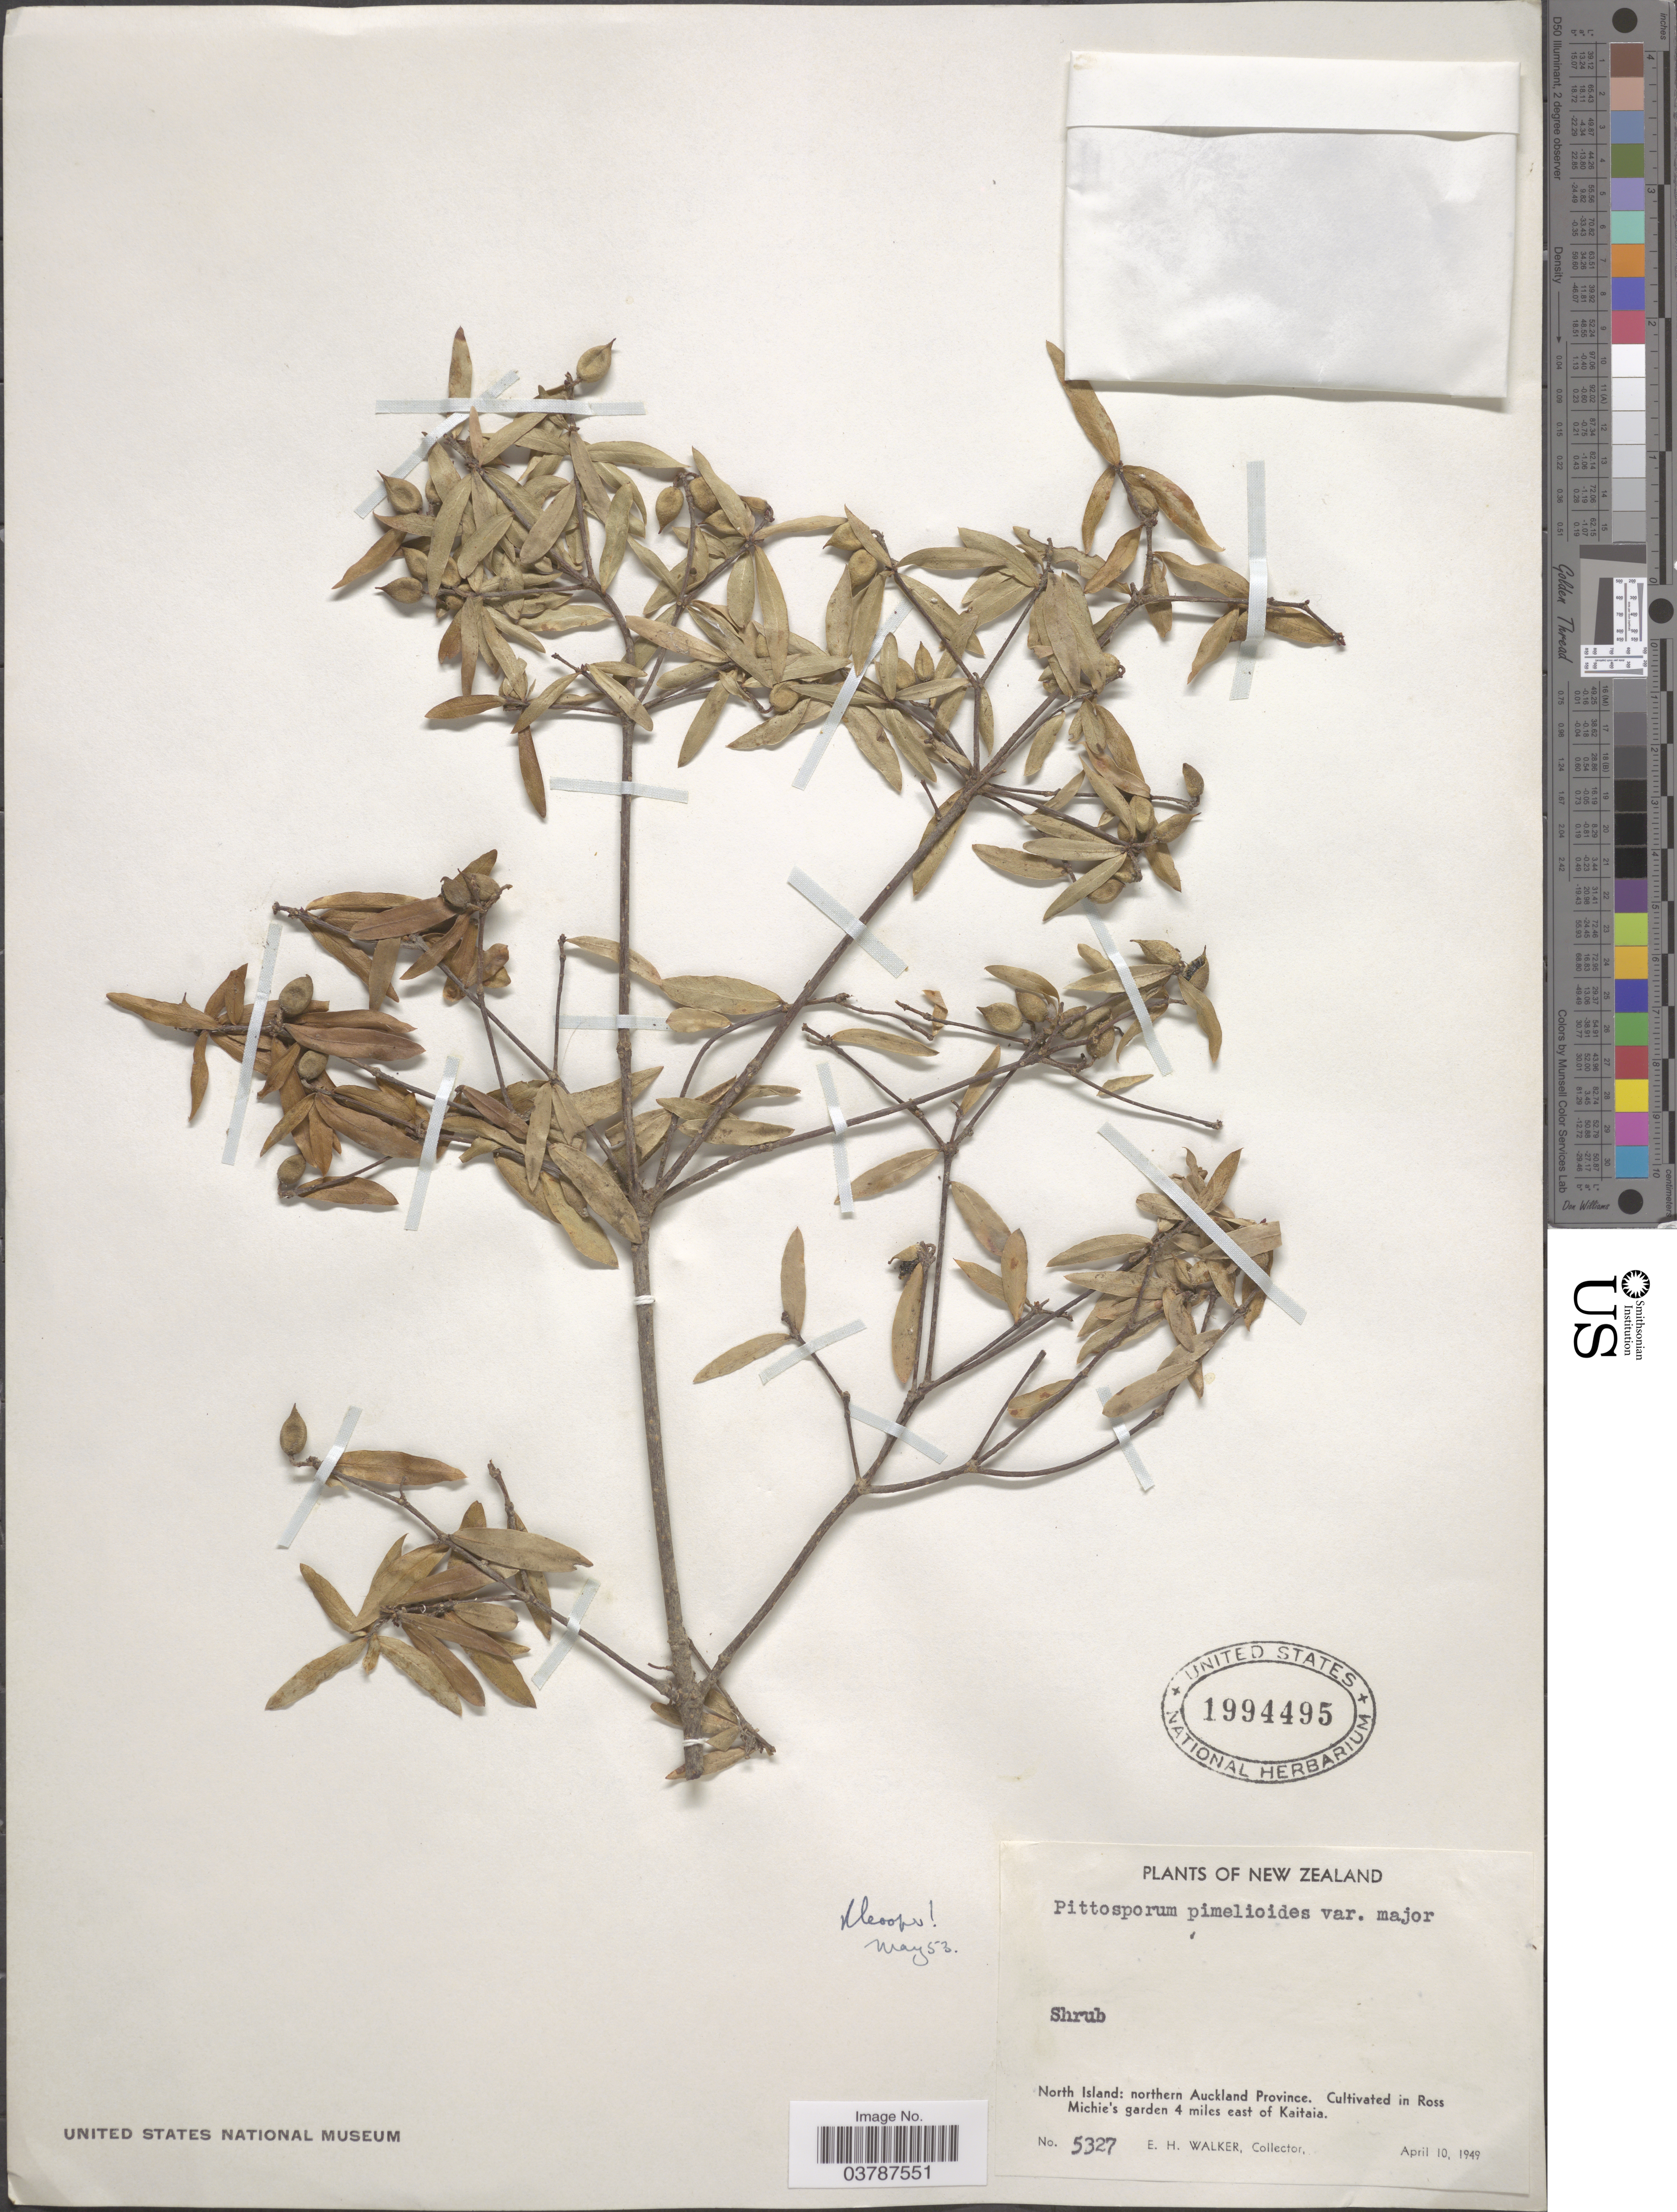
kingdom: Plantae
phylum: Tracheophyta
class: Magnoliopsida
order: Apiales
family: Pittosporaceae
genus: Pittosporum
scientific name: Pittosporum pimeleoides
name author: R. Cunn. ex A. Cunn.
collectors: E. H. Walker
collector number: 5327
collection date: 1949-04-10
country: New Zealand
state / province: Auckland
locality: North Island: northern Auckland Province. In Ross Michie's garden 4 miles east of Kaitaia.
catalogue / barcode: US 1994495